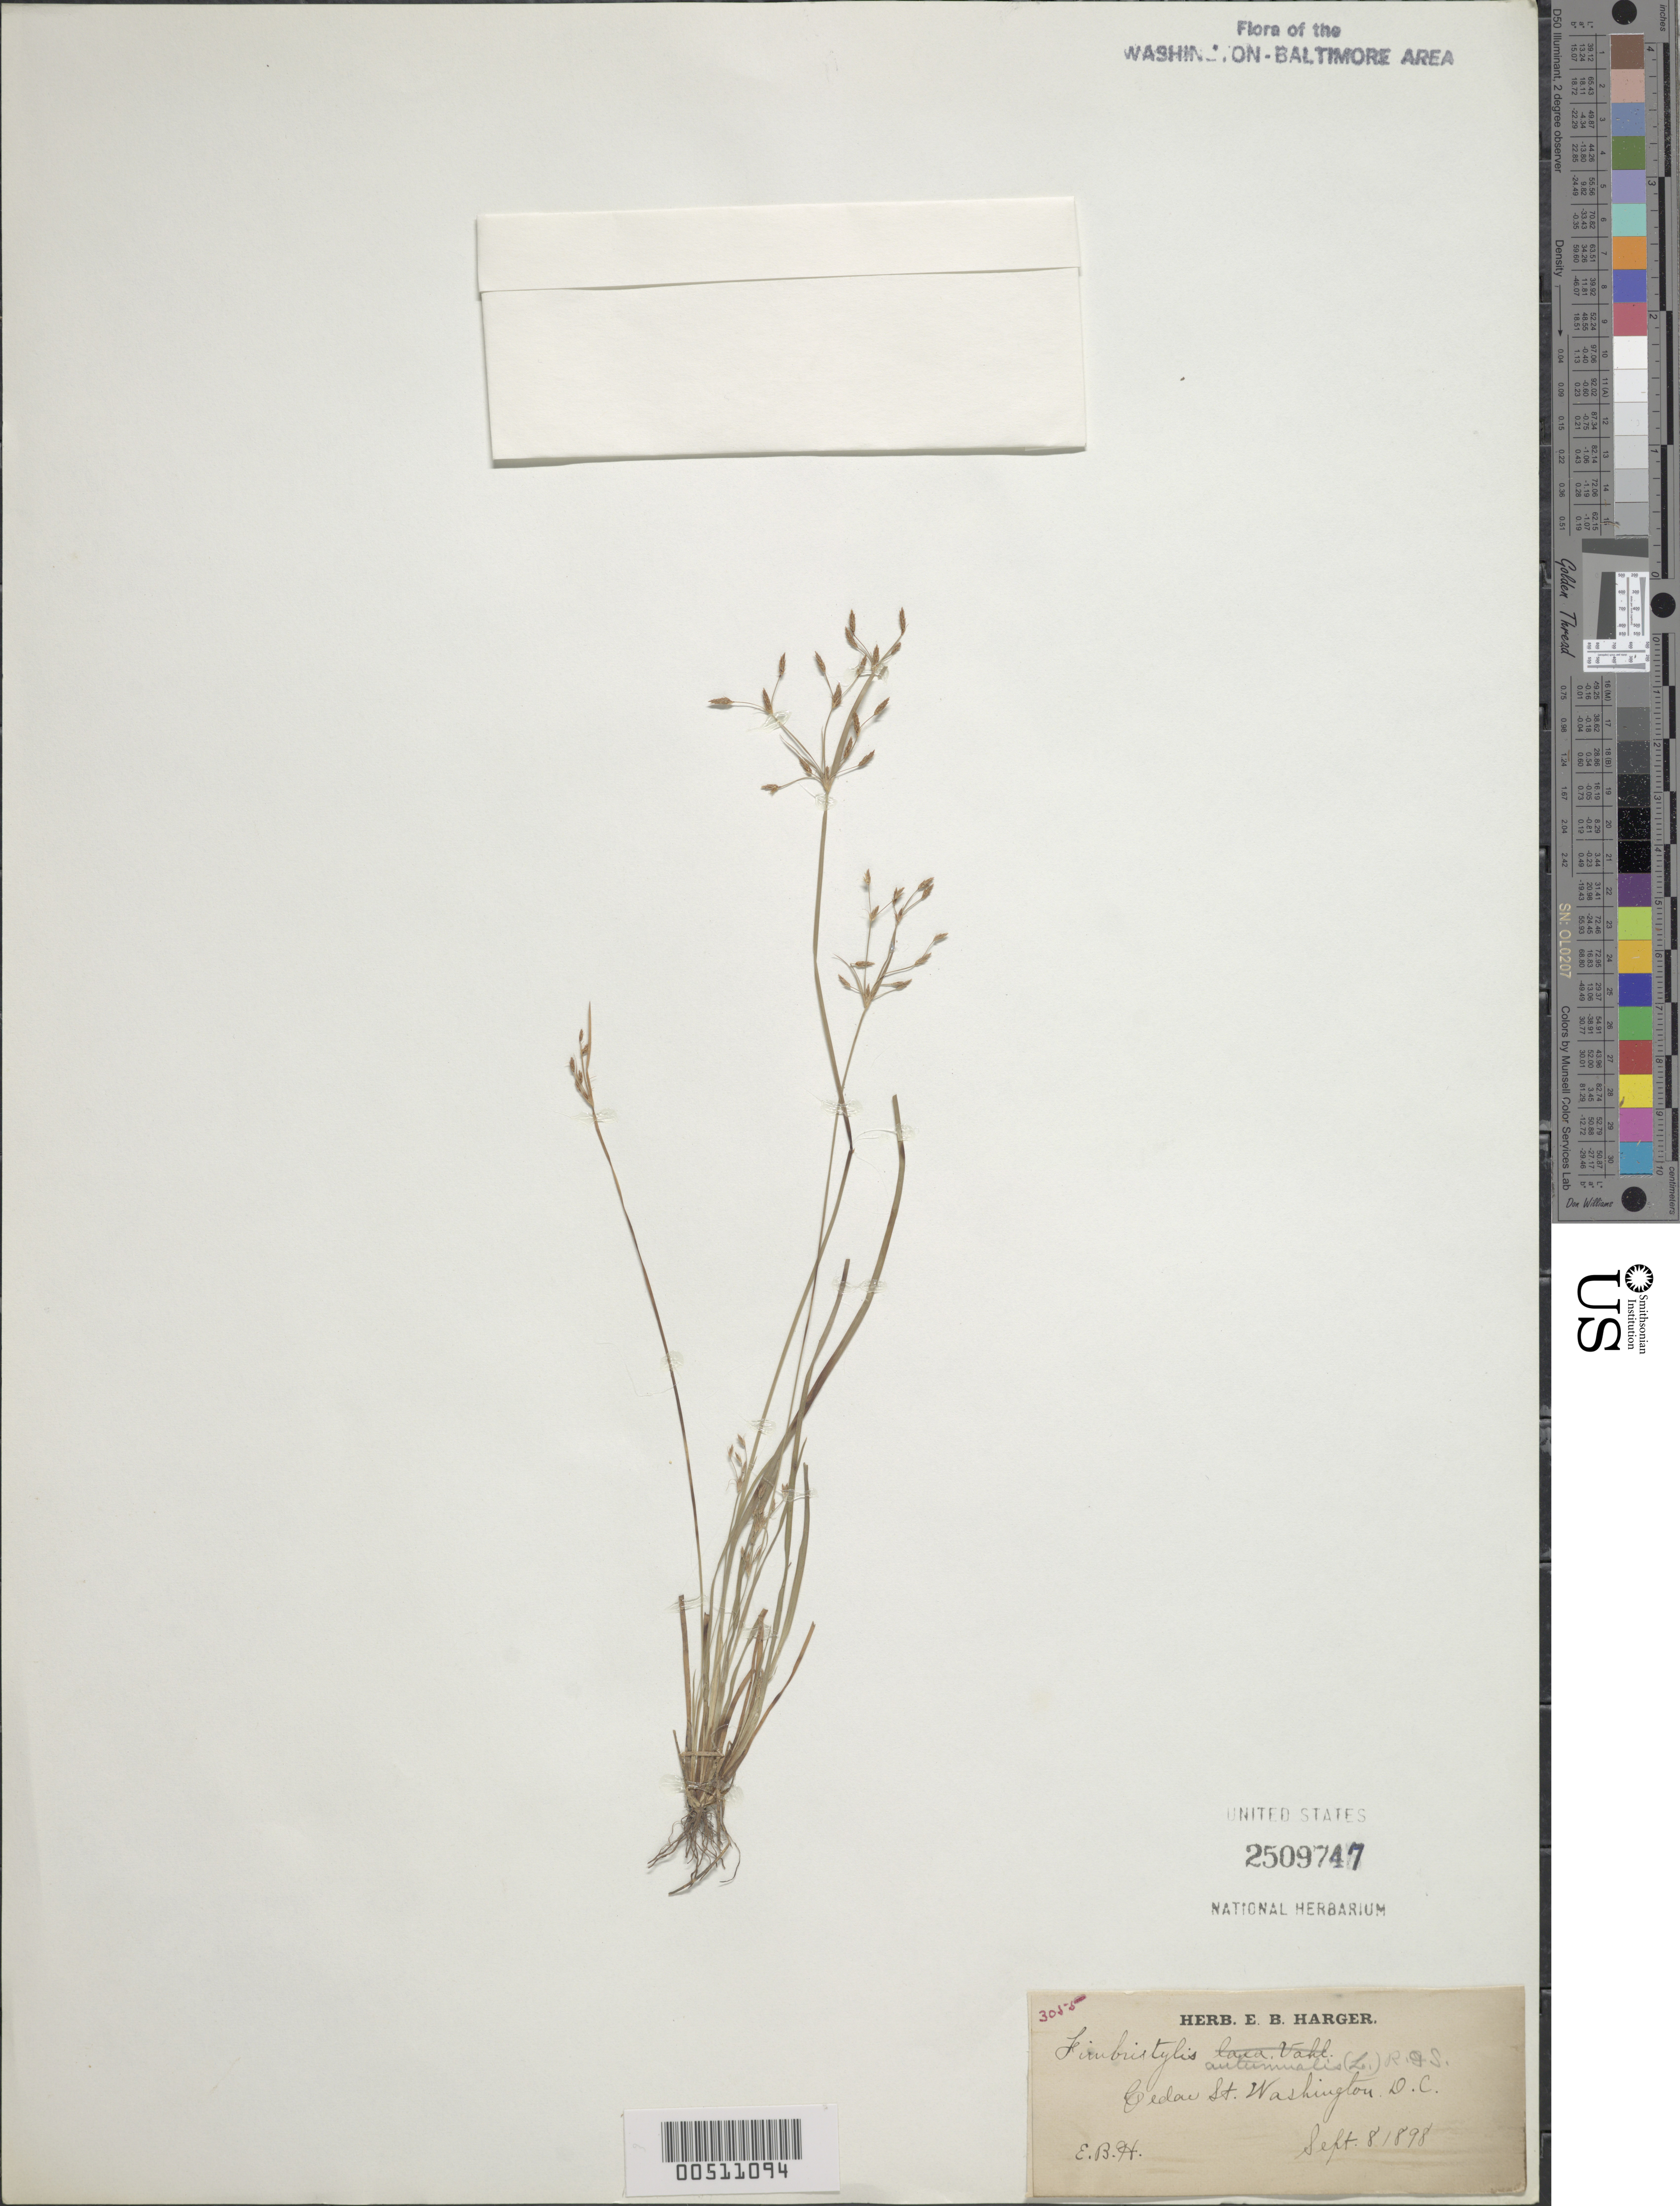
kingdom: Plantae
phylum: Tracheophyta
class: Liliopsida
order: Poales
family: Cyperaceae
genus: Fimbristylis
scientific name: Fimbristylis autumnalis (L.) Roem. & Schult.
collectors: E. B. Harger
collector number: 3055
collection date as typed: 08 Sep 1898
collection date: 1898-09-08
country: United States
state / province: District of Columbia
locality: Cedar St. Washington DC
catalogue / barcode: US 2509747